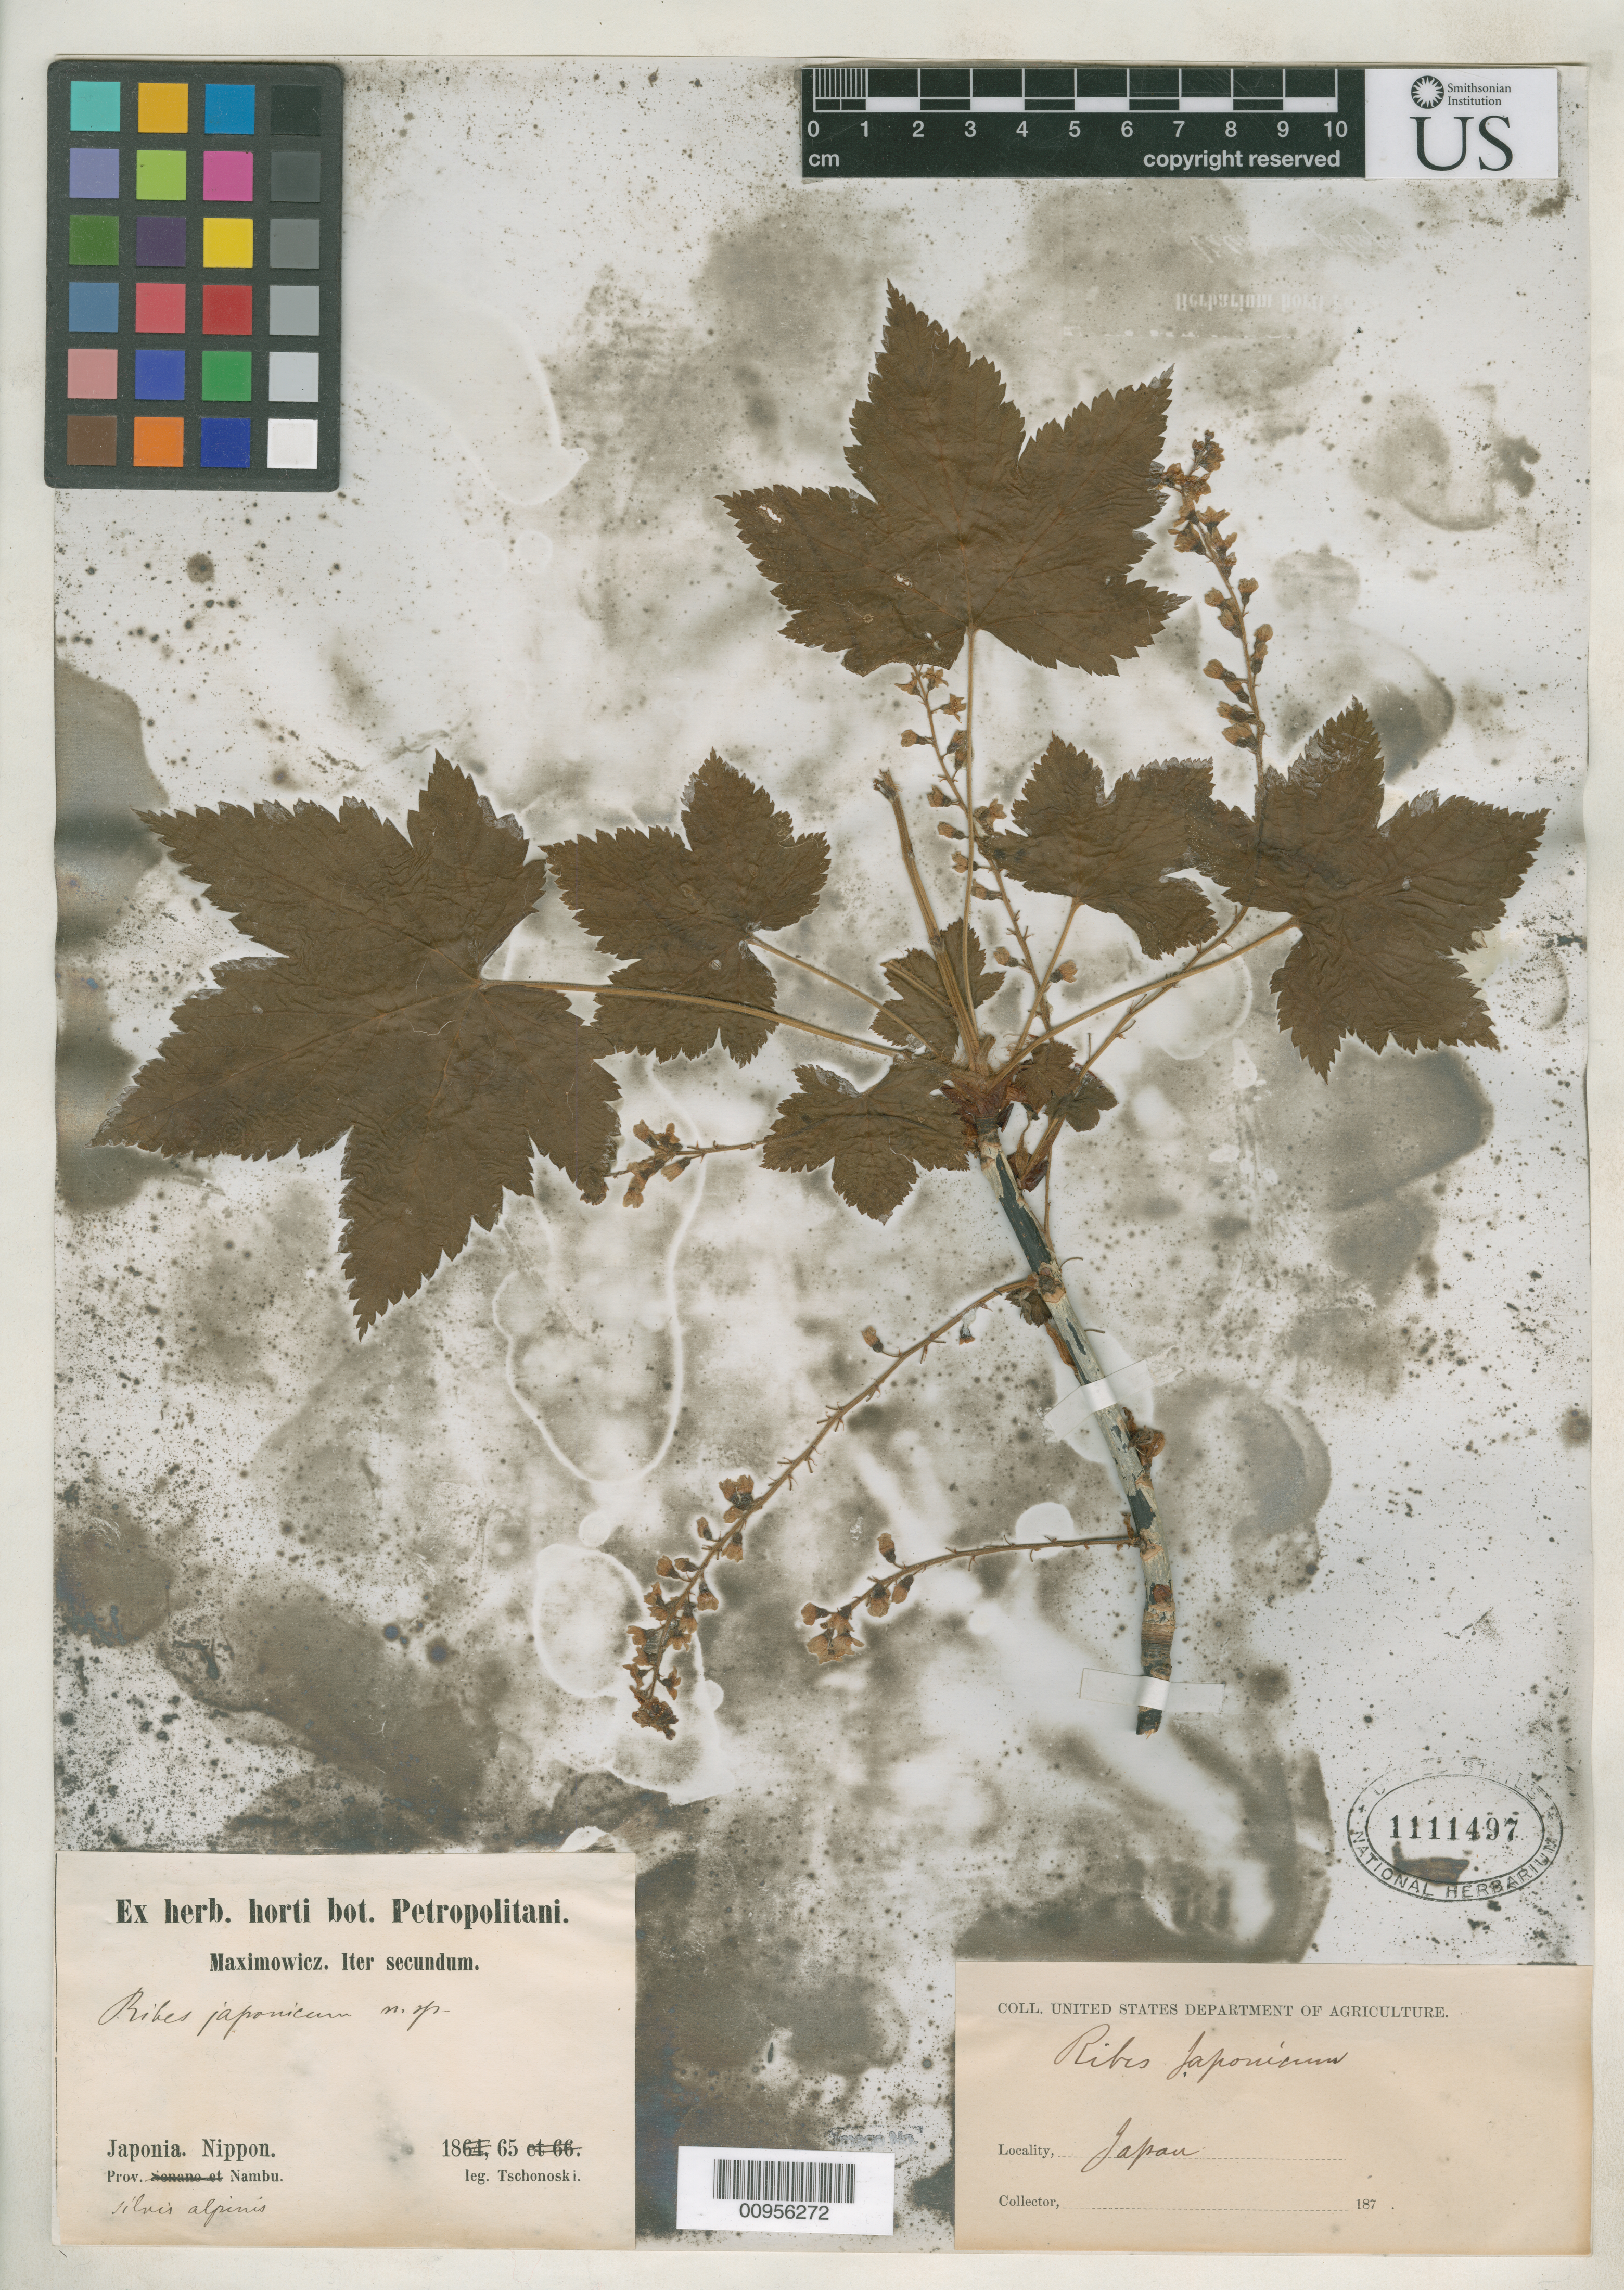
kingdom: Plantae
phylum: Tracheophyta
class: Magnoliopsida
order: Saxifragales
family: Grossulariaceae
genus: Ribes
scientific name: Ribes japonicum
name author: Maxim.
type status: Possible Type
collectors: S. Tschonoski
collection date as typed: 1865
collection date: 1865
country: Japan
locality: Japonia. Nippon. Prov. Nambu.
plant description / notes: Ex herb. Horti bot. Petropolitani, Maximowicz Iter secundum.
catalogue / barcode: US 1111497